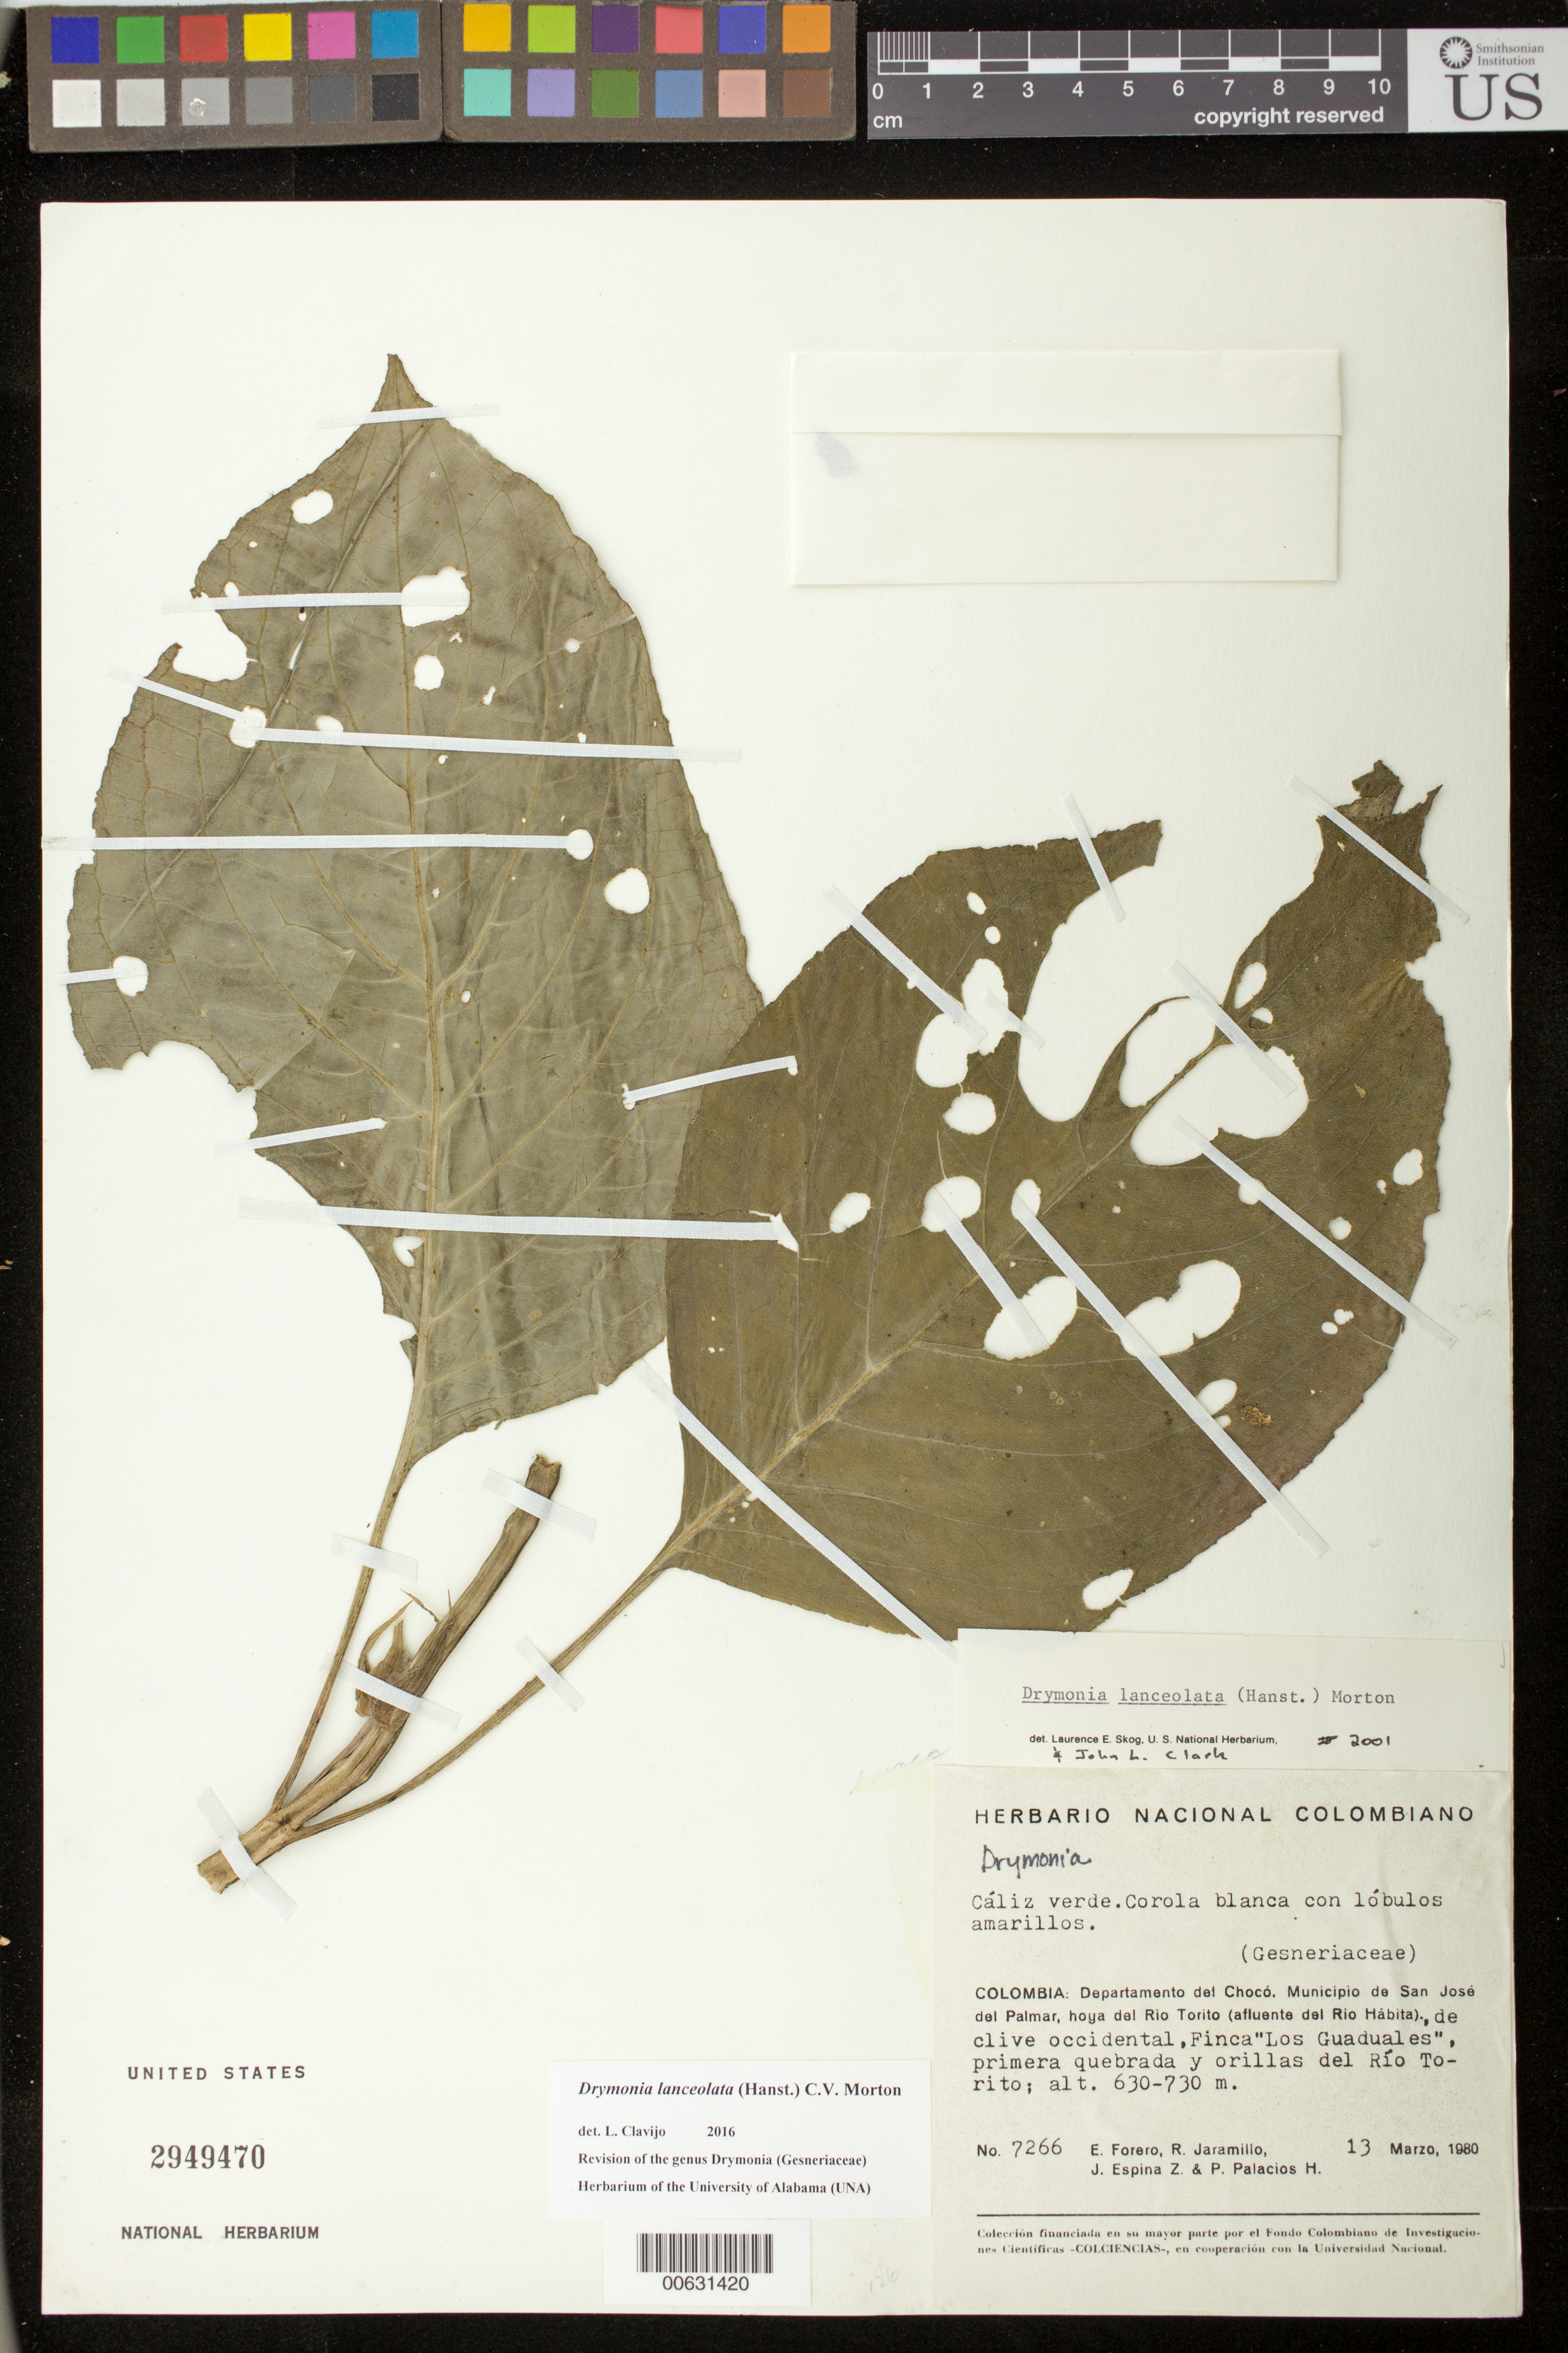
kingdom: Plantae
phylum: Tracheophyta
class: Magnoliopsida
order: Lamiales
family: Gesneriaceae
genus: Drymonia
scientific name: Drymonia lanceolata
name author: (Hanst.) C.V. Morton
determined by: Clark, J. L.; Skog, Laurence E.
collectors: E. Forero, R. Jaramillo M., J. Espina & P. Palacios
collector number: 7266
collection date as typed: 13 Mar 1980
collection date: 1980-03-13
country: Colombia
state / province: Chocó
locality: Mpio. de San José del Palmar, hoya del Rio Torito (afluente del Rio Hábita), declive occidental, Finca "Los Guaduales", primera quebrada y orillas del Río Torito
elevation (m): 630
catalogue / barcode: US 2949470